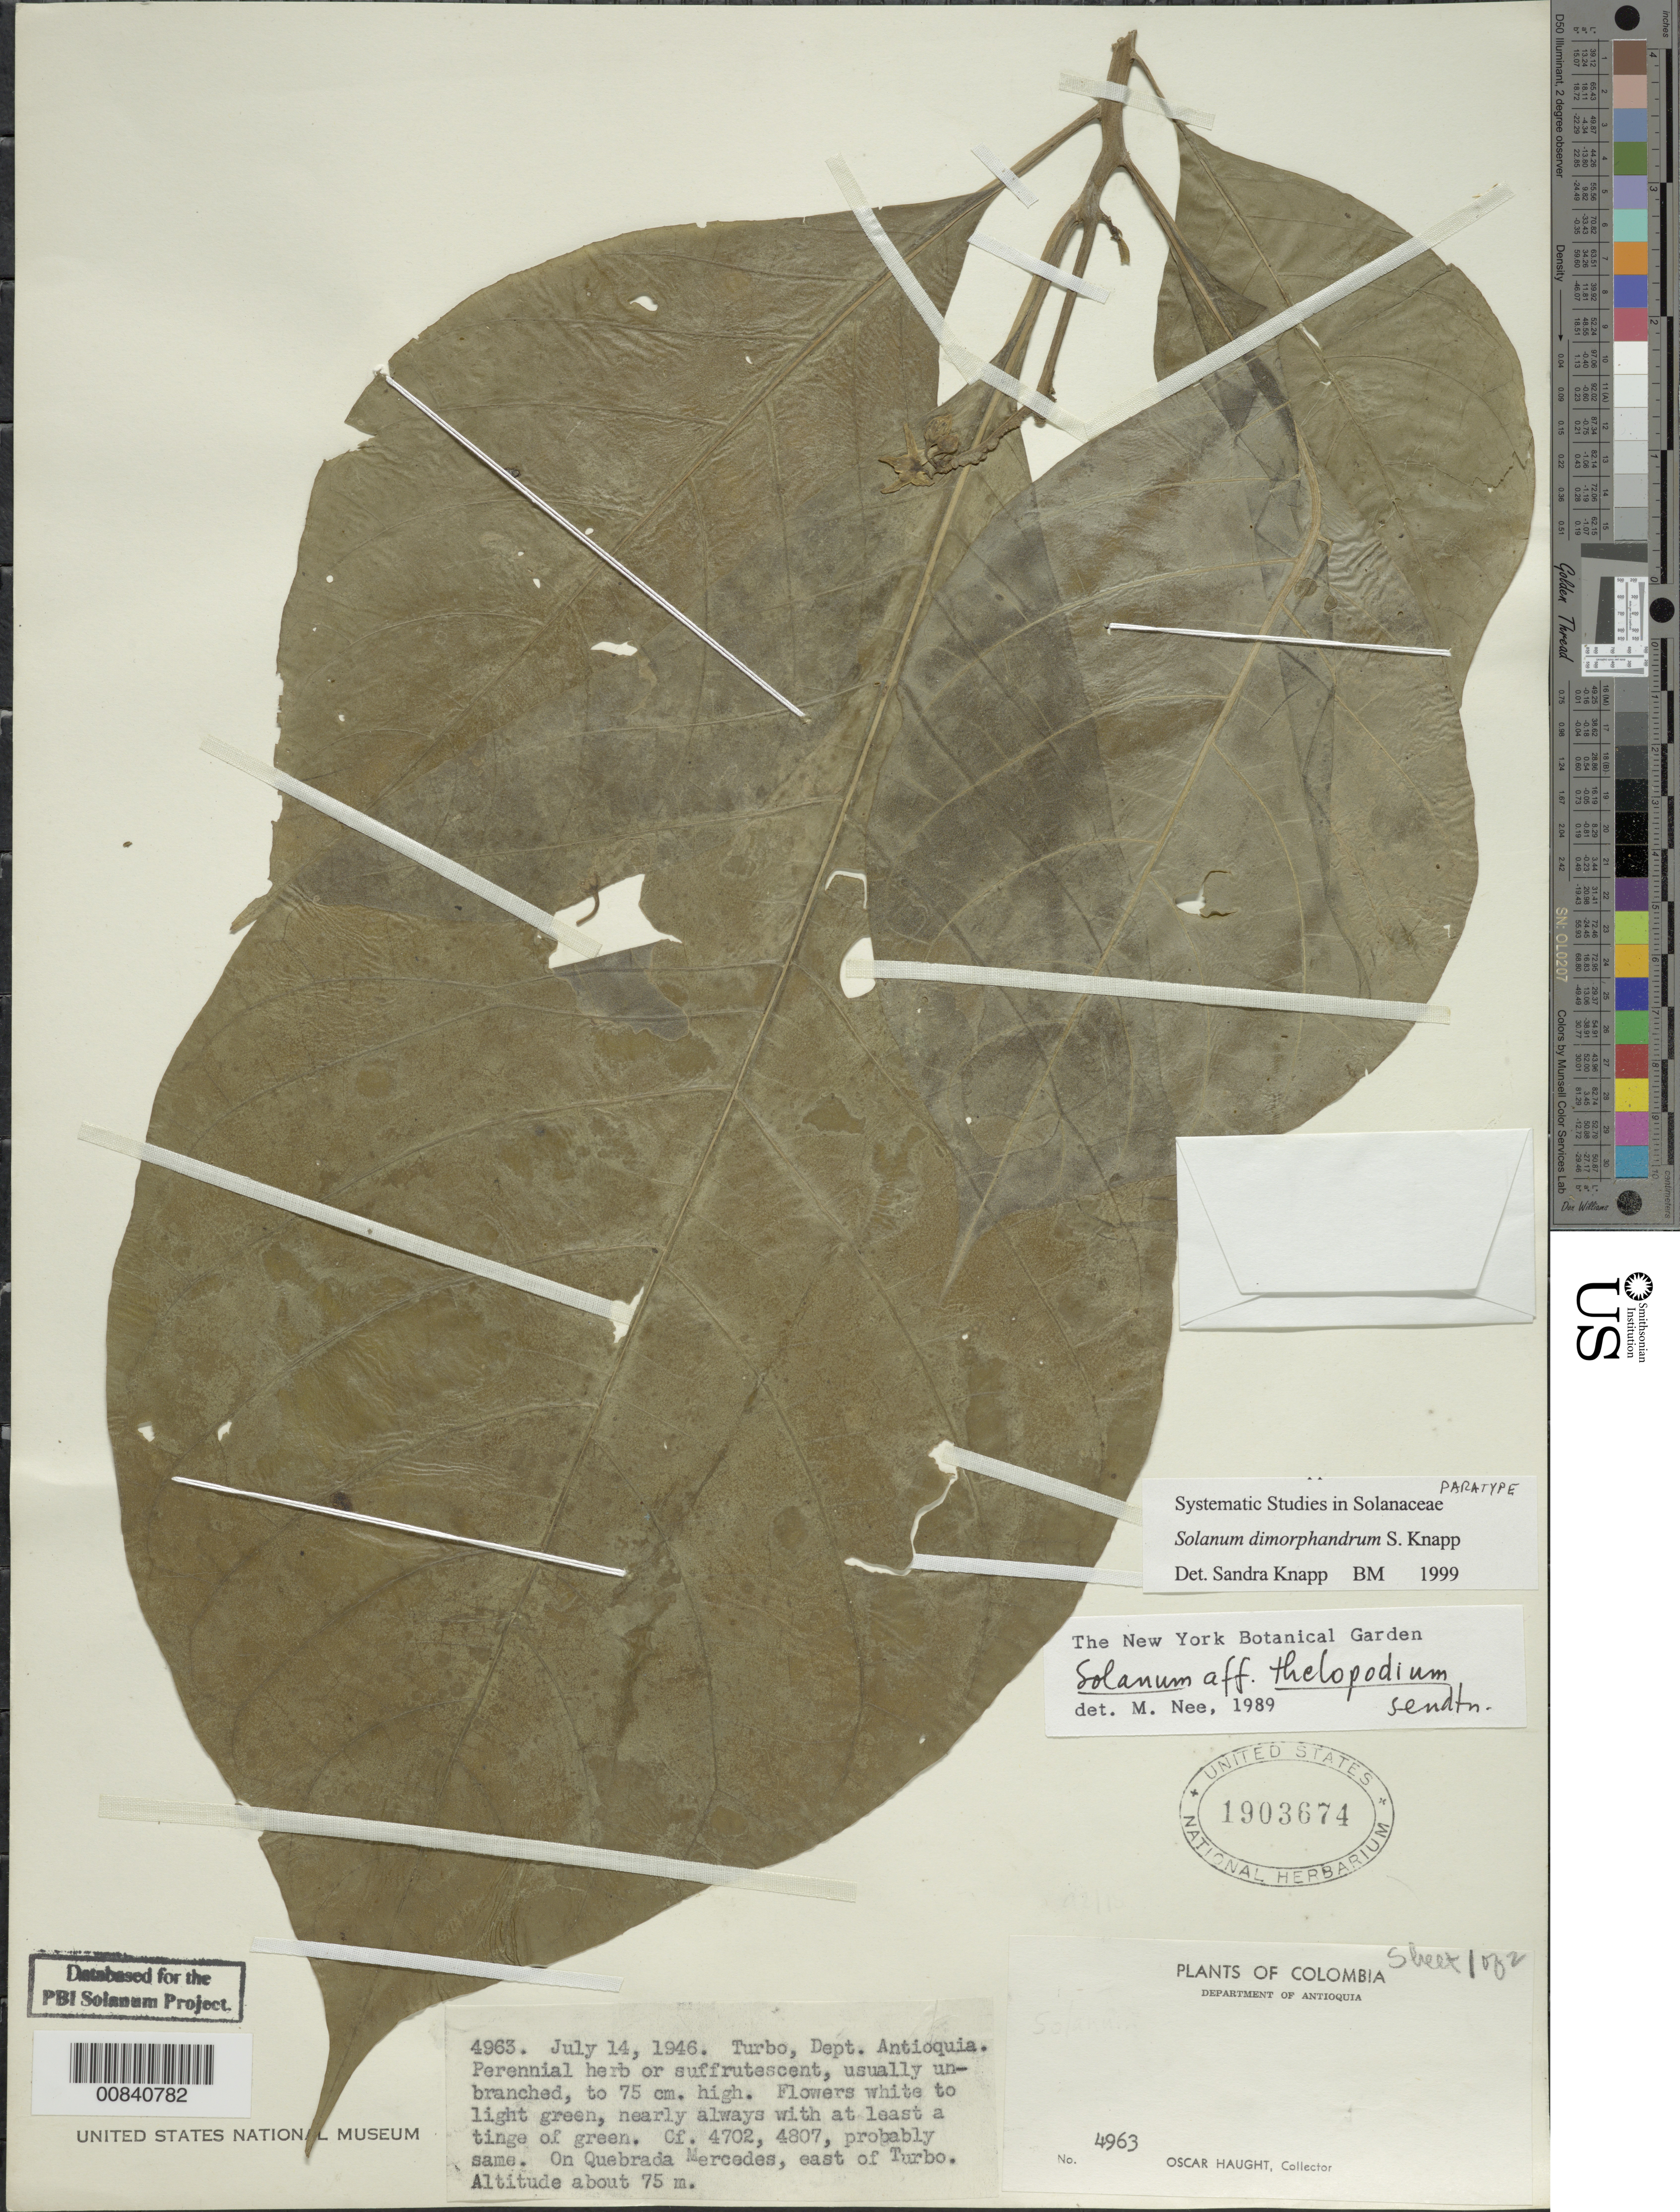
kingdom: Plantae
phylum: Tracheophyta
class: Magnoliopsida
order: Solanales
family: Solanaceae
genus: Solanum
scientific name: Solanum thelopodium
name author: Sendtn.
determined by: Knapp, S. D.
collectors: O. L. Haught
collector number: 4963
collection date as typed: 14 Jul 1946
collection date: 1946-07-14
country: Colombia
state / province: Antioquia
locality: Turbo. On Quebrada Mercedes, E of Turbo.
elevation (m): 75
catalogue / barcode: US 1903674